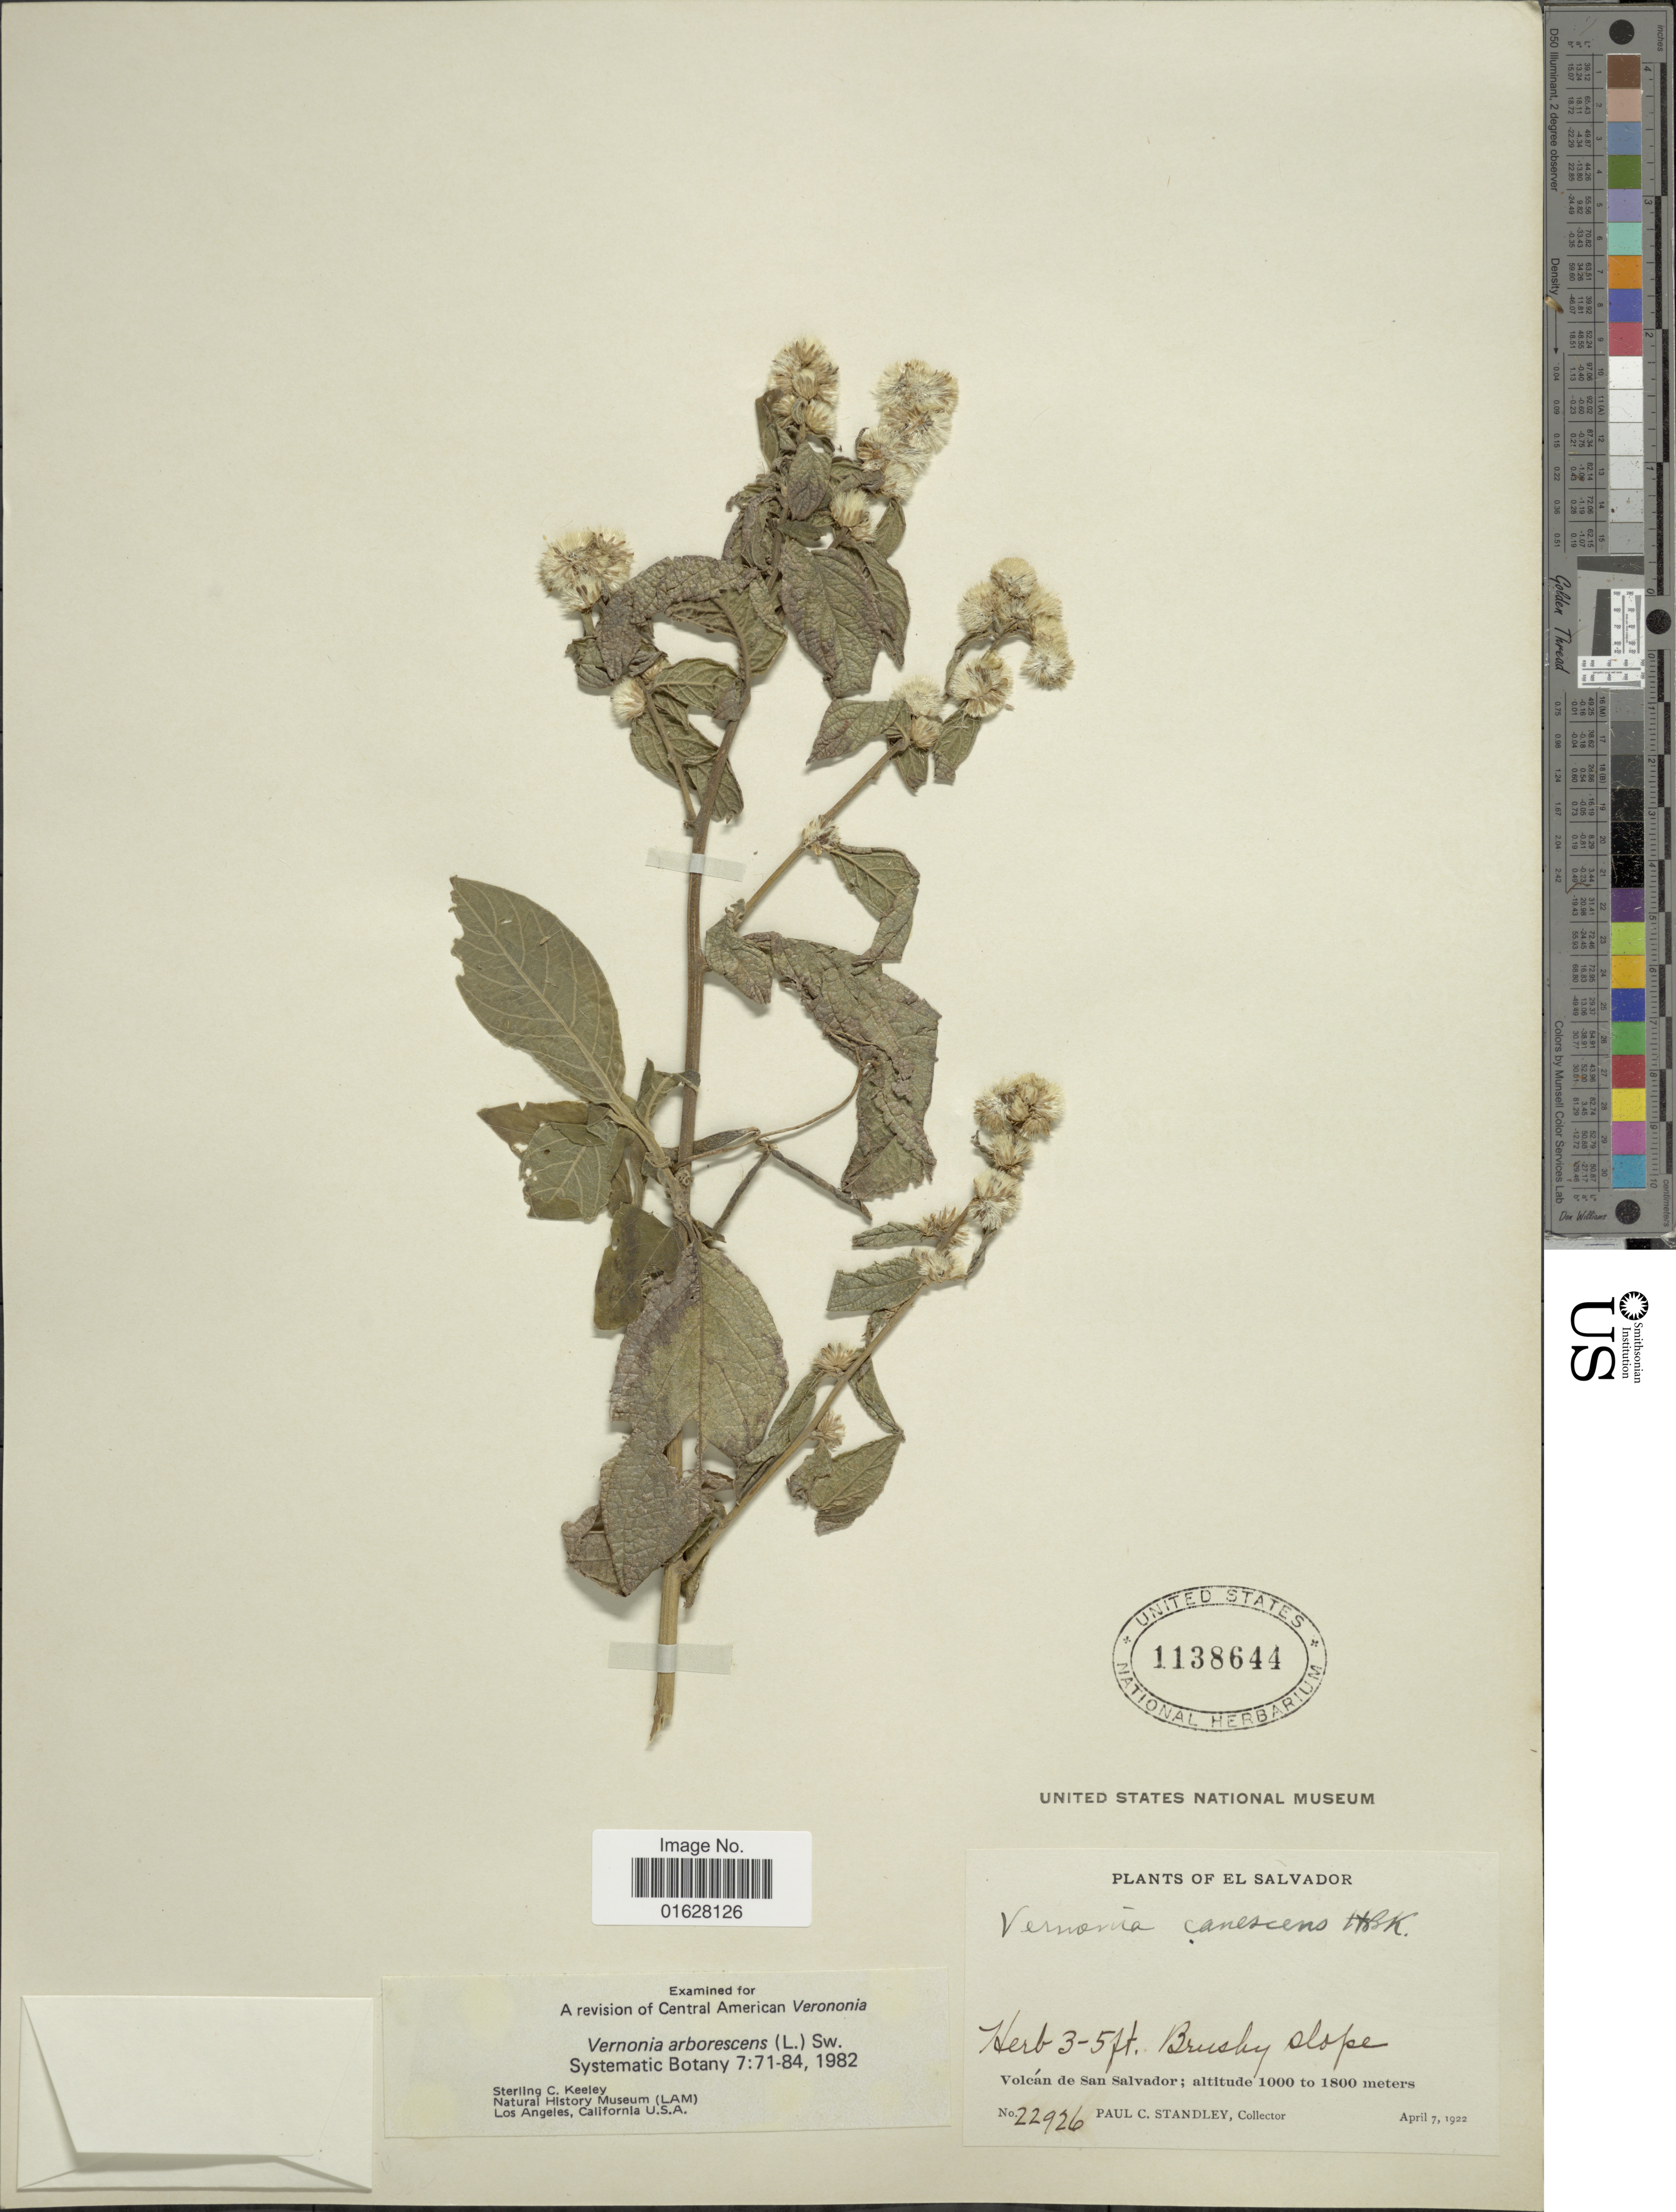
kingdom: Plantae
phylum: Tracheophyta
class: Magnoliopsida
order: Asterales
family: Asteraceae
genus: Lepidaploa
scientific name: Lepidaploa canescens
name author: (Kunth) H. Rob.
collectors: P. C. Standley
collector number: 22926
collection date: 1922-04-07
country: El Salvador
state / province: San Salvador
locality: El Salvador. Volcan de San Salvador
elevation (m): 1000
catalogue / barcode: US 1138644